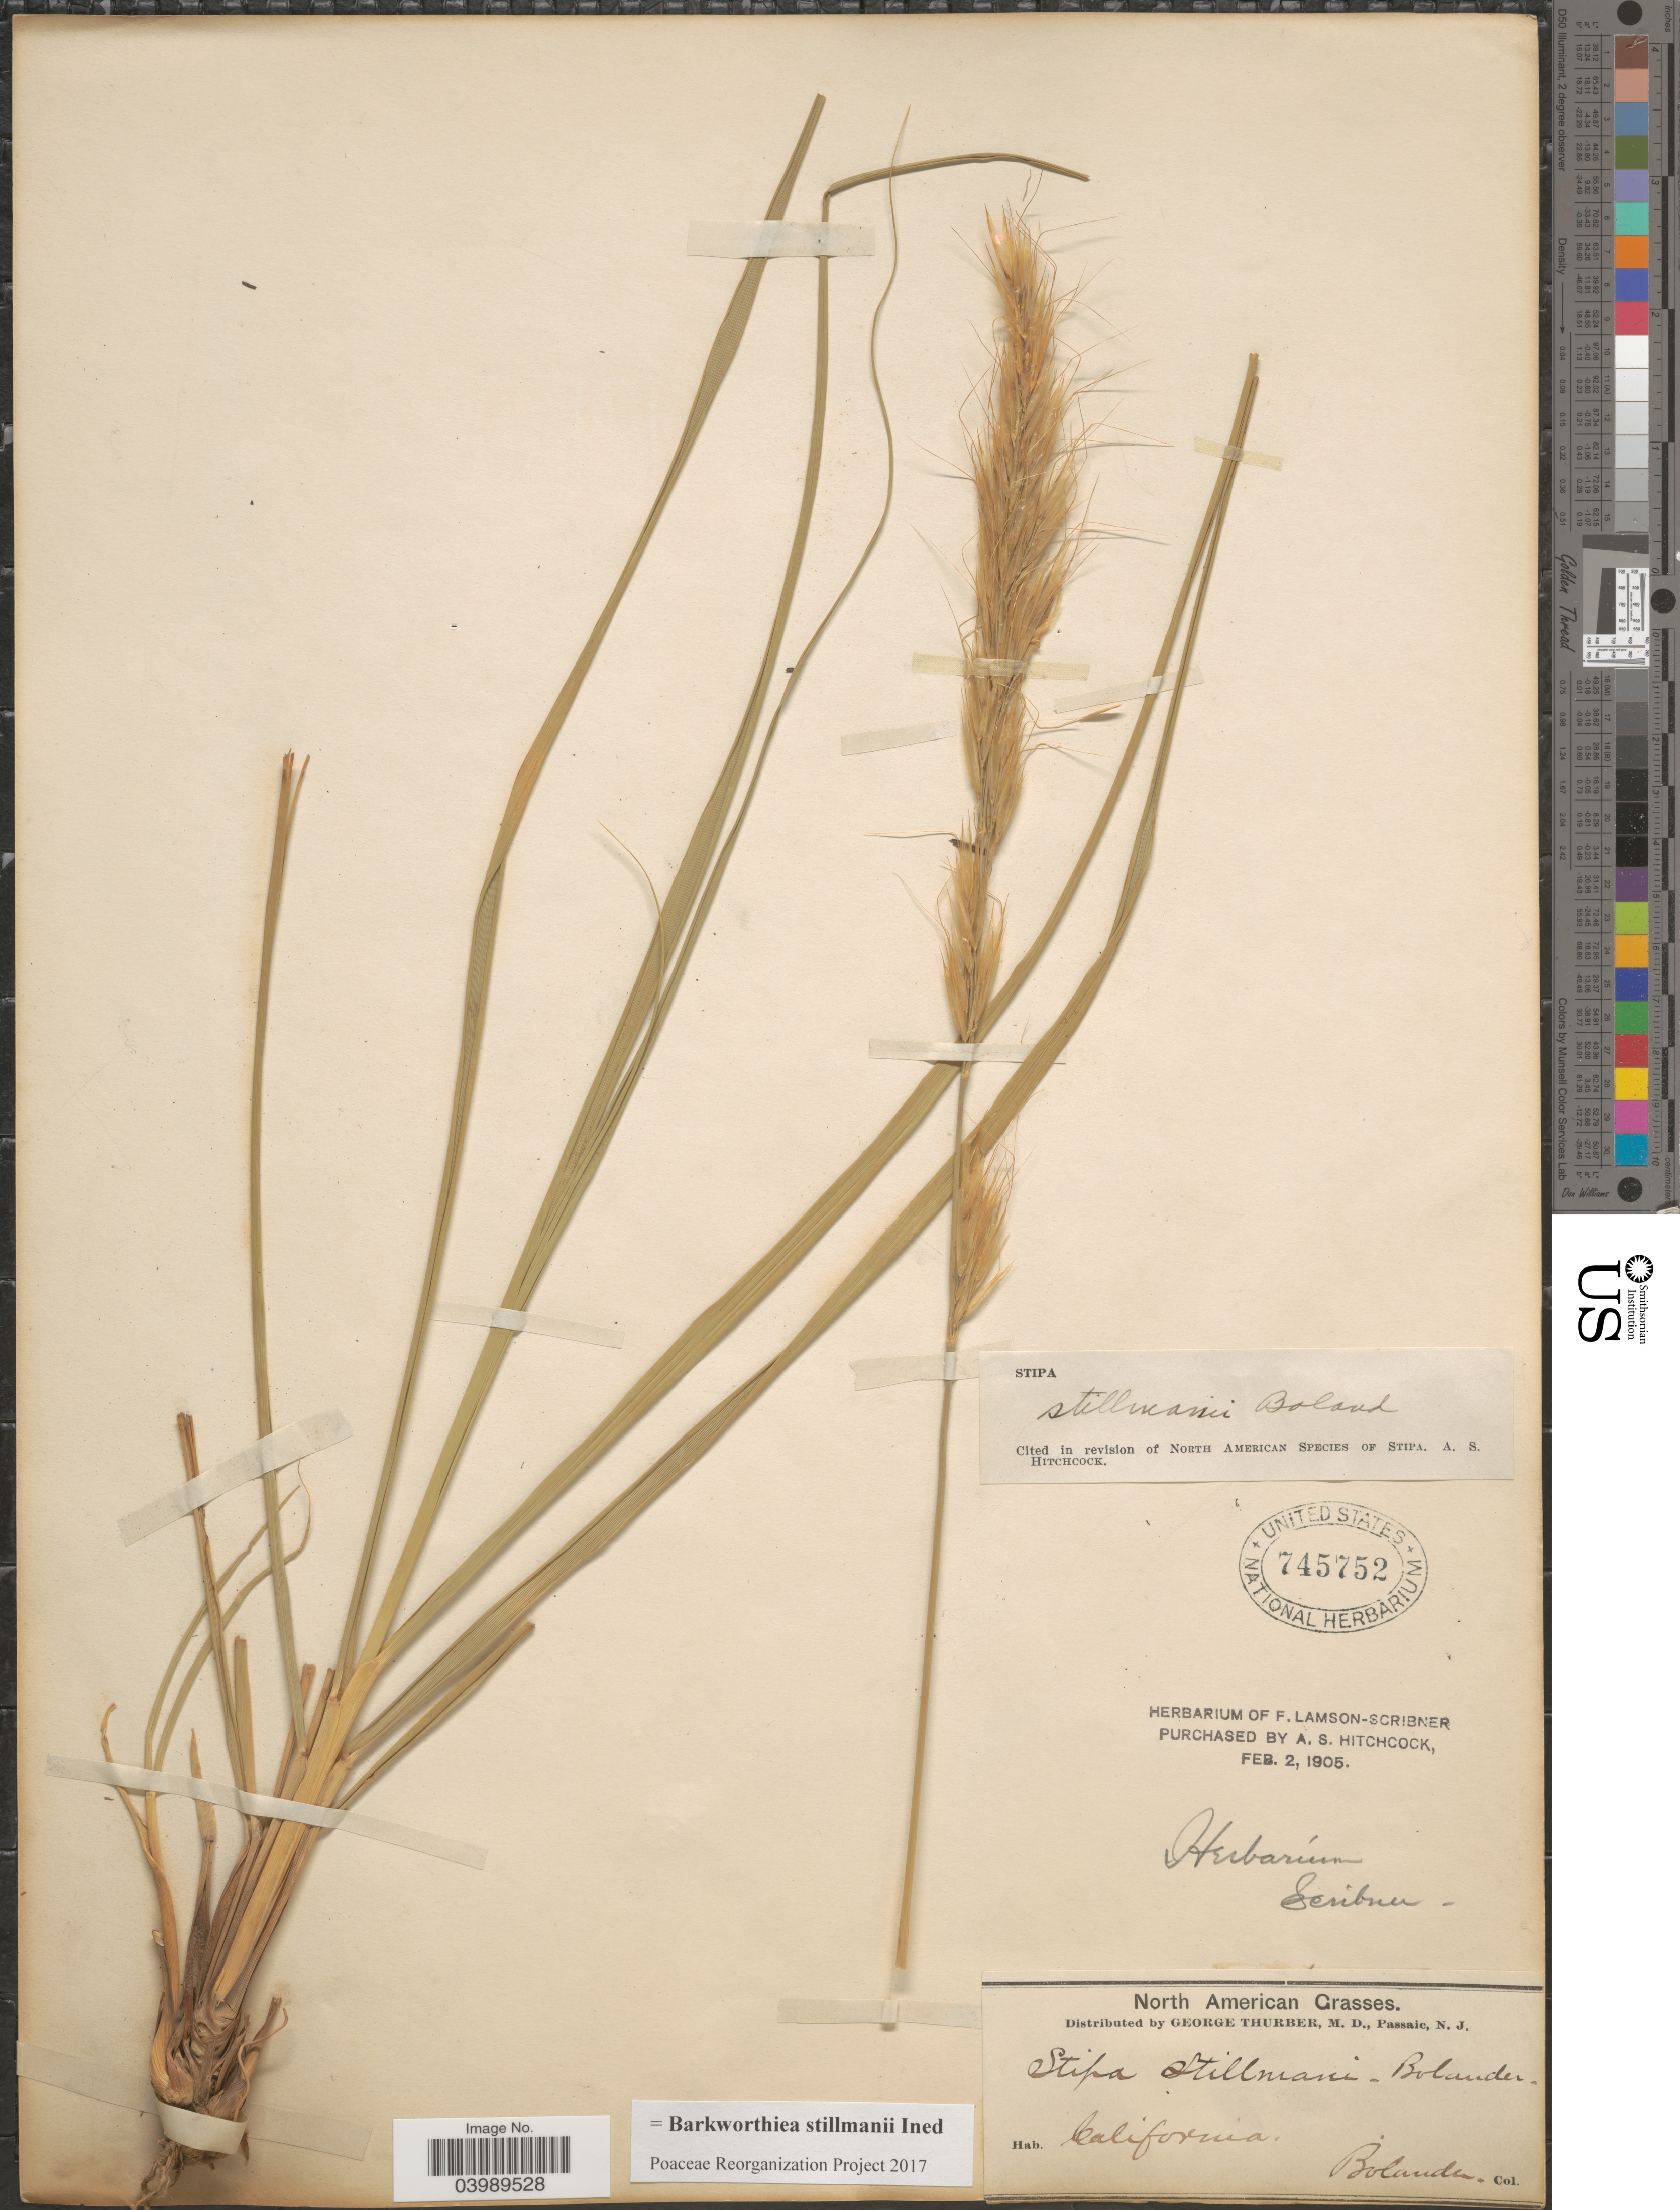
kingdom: Plantae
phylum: Tracheophyta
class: Liliopsida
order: Poales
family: Poaceae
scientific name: Barkworthiea stillmanii ined.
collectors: H. Bolander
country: United States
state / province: California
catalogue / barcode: US 745752